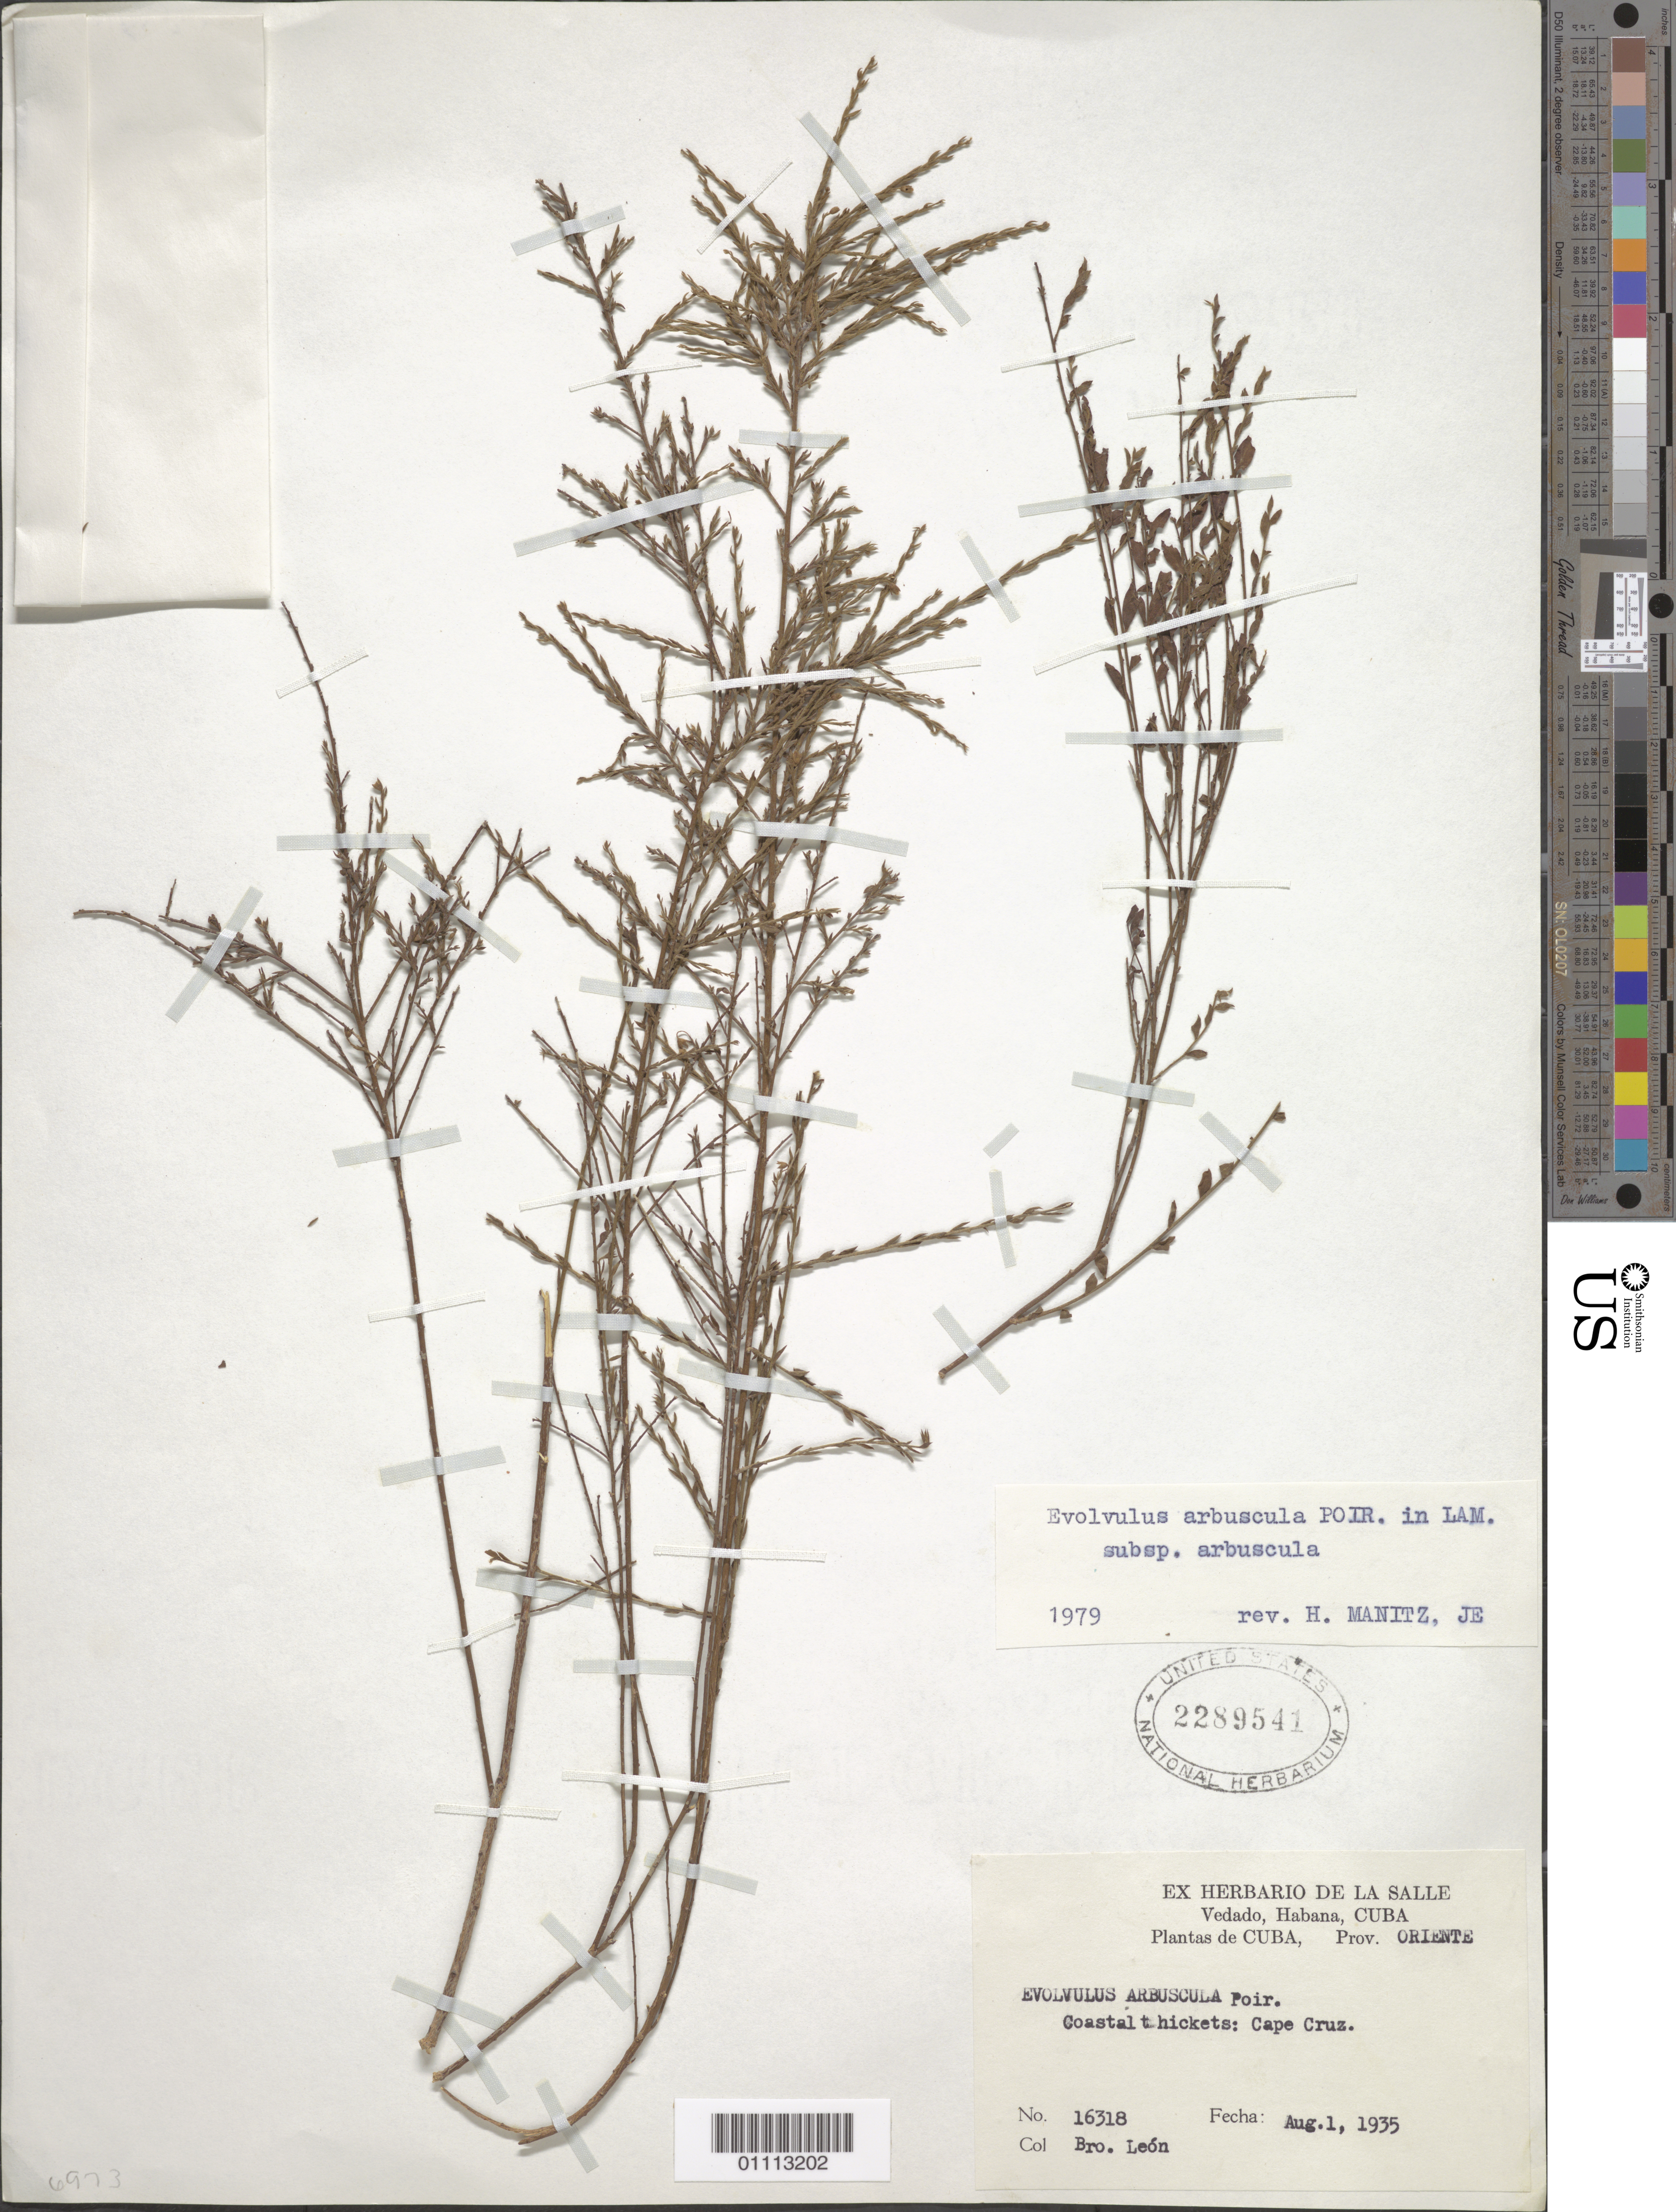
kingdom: Plantae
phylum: Tracheophyta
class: Magnoliopsida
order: Solanales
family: Convolvulaceae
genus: Evolvulus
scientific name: Evolvulus arbuscula var. arbuscula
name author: Poir.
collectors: Bro. León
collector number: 16318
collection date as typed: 01 Aug 1935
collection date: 1935-08-01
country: Cuba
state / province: Granma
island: Cuba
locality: Coastal thickets: Cape Cruz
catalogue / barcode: US 2289541